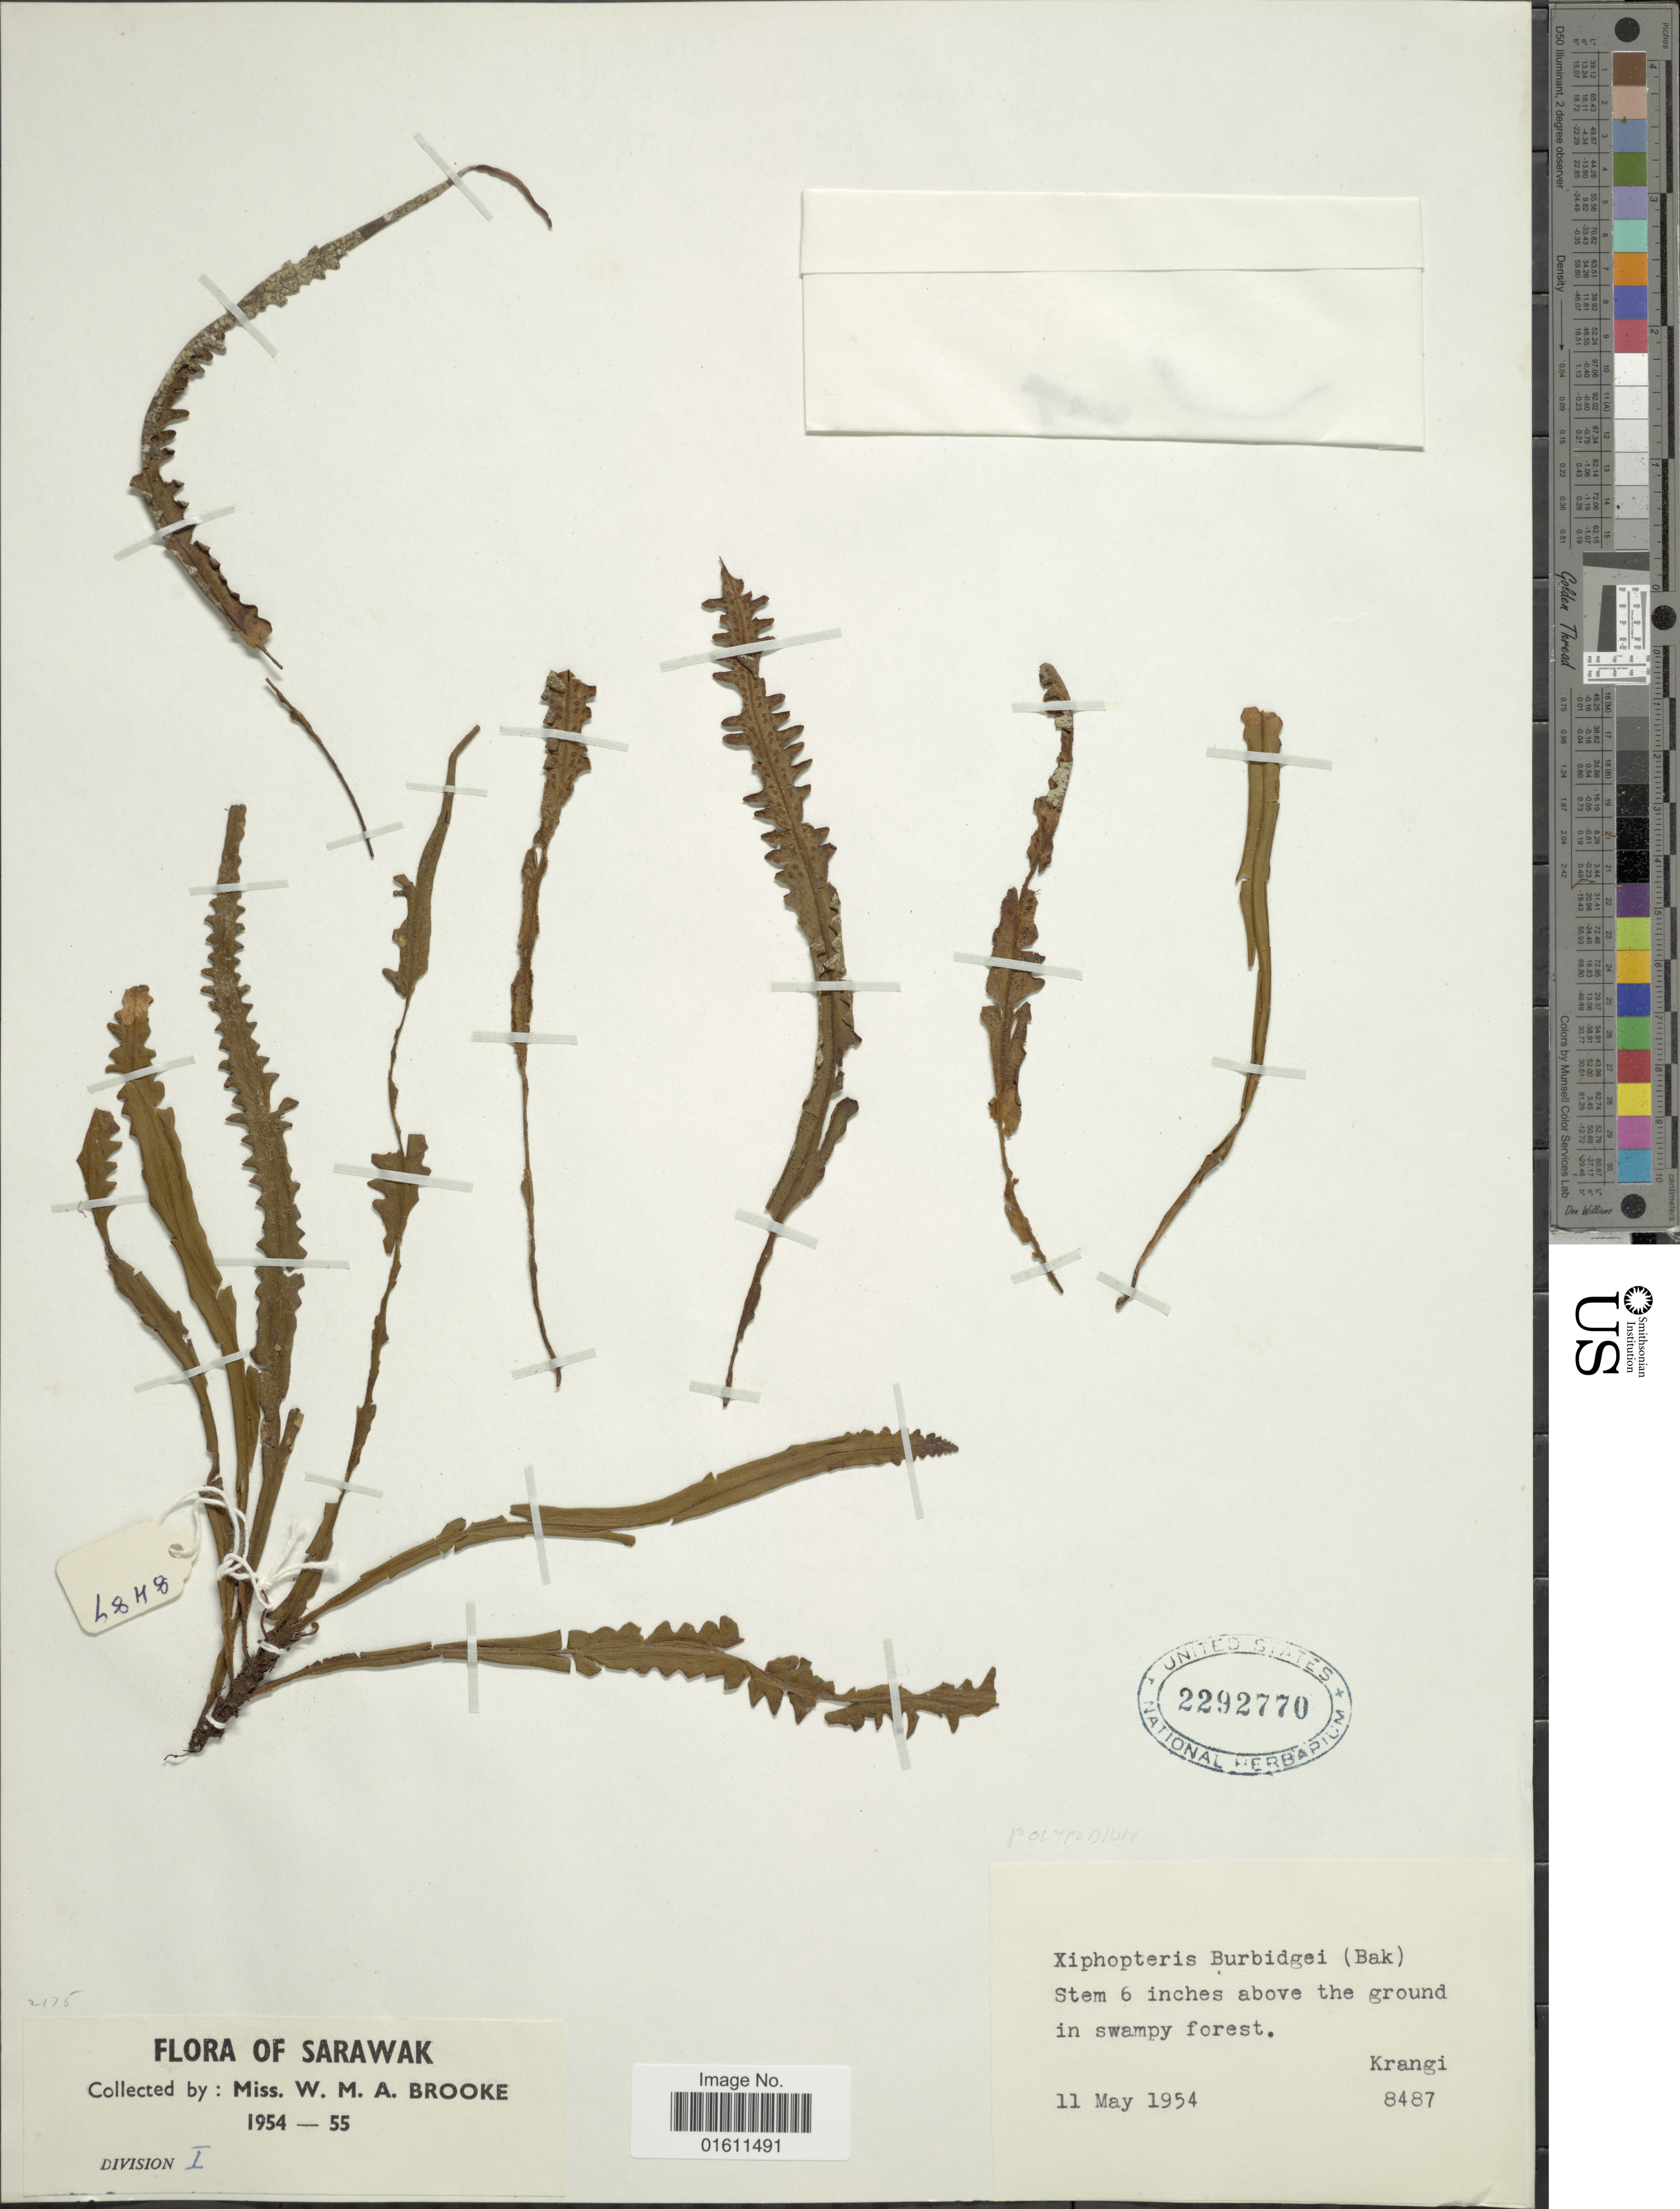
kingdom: Plantae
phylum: Tracheophyta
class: Polypodiopsida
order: Polypodiales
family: Polypodiaceae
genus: Prosaptia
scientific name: Prosaptia burbidgei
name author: (Baker) Parris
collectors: W. Brooke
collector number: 8487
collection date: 1954-05-11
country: Malaysia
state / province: Sarawak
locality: Sarawak, Krangi.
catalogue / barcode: US 2292770